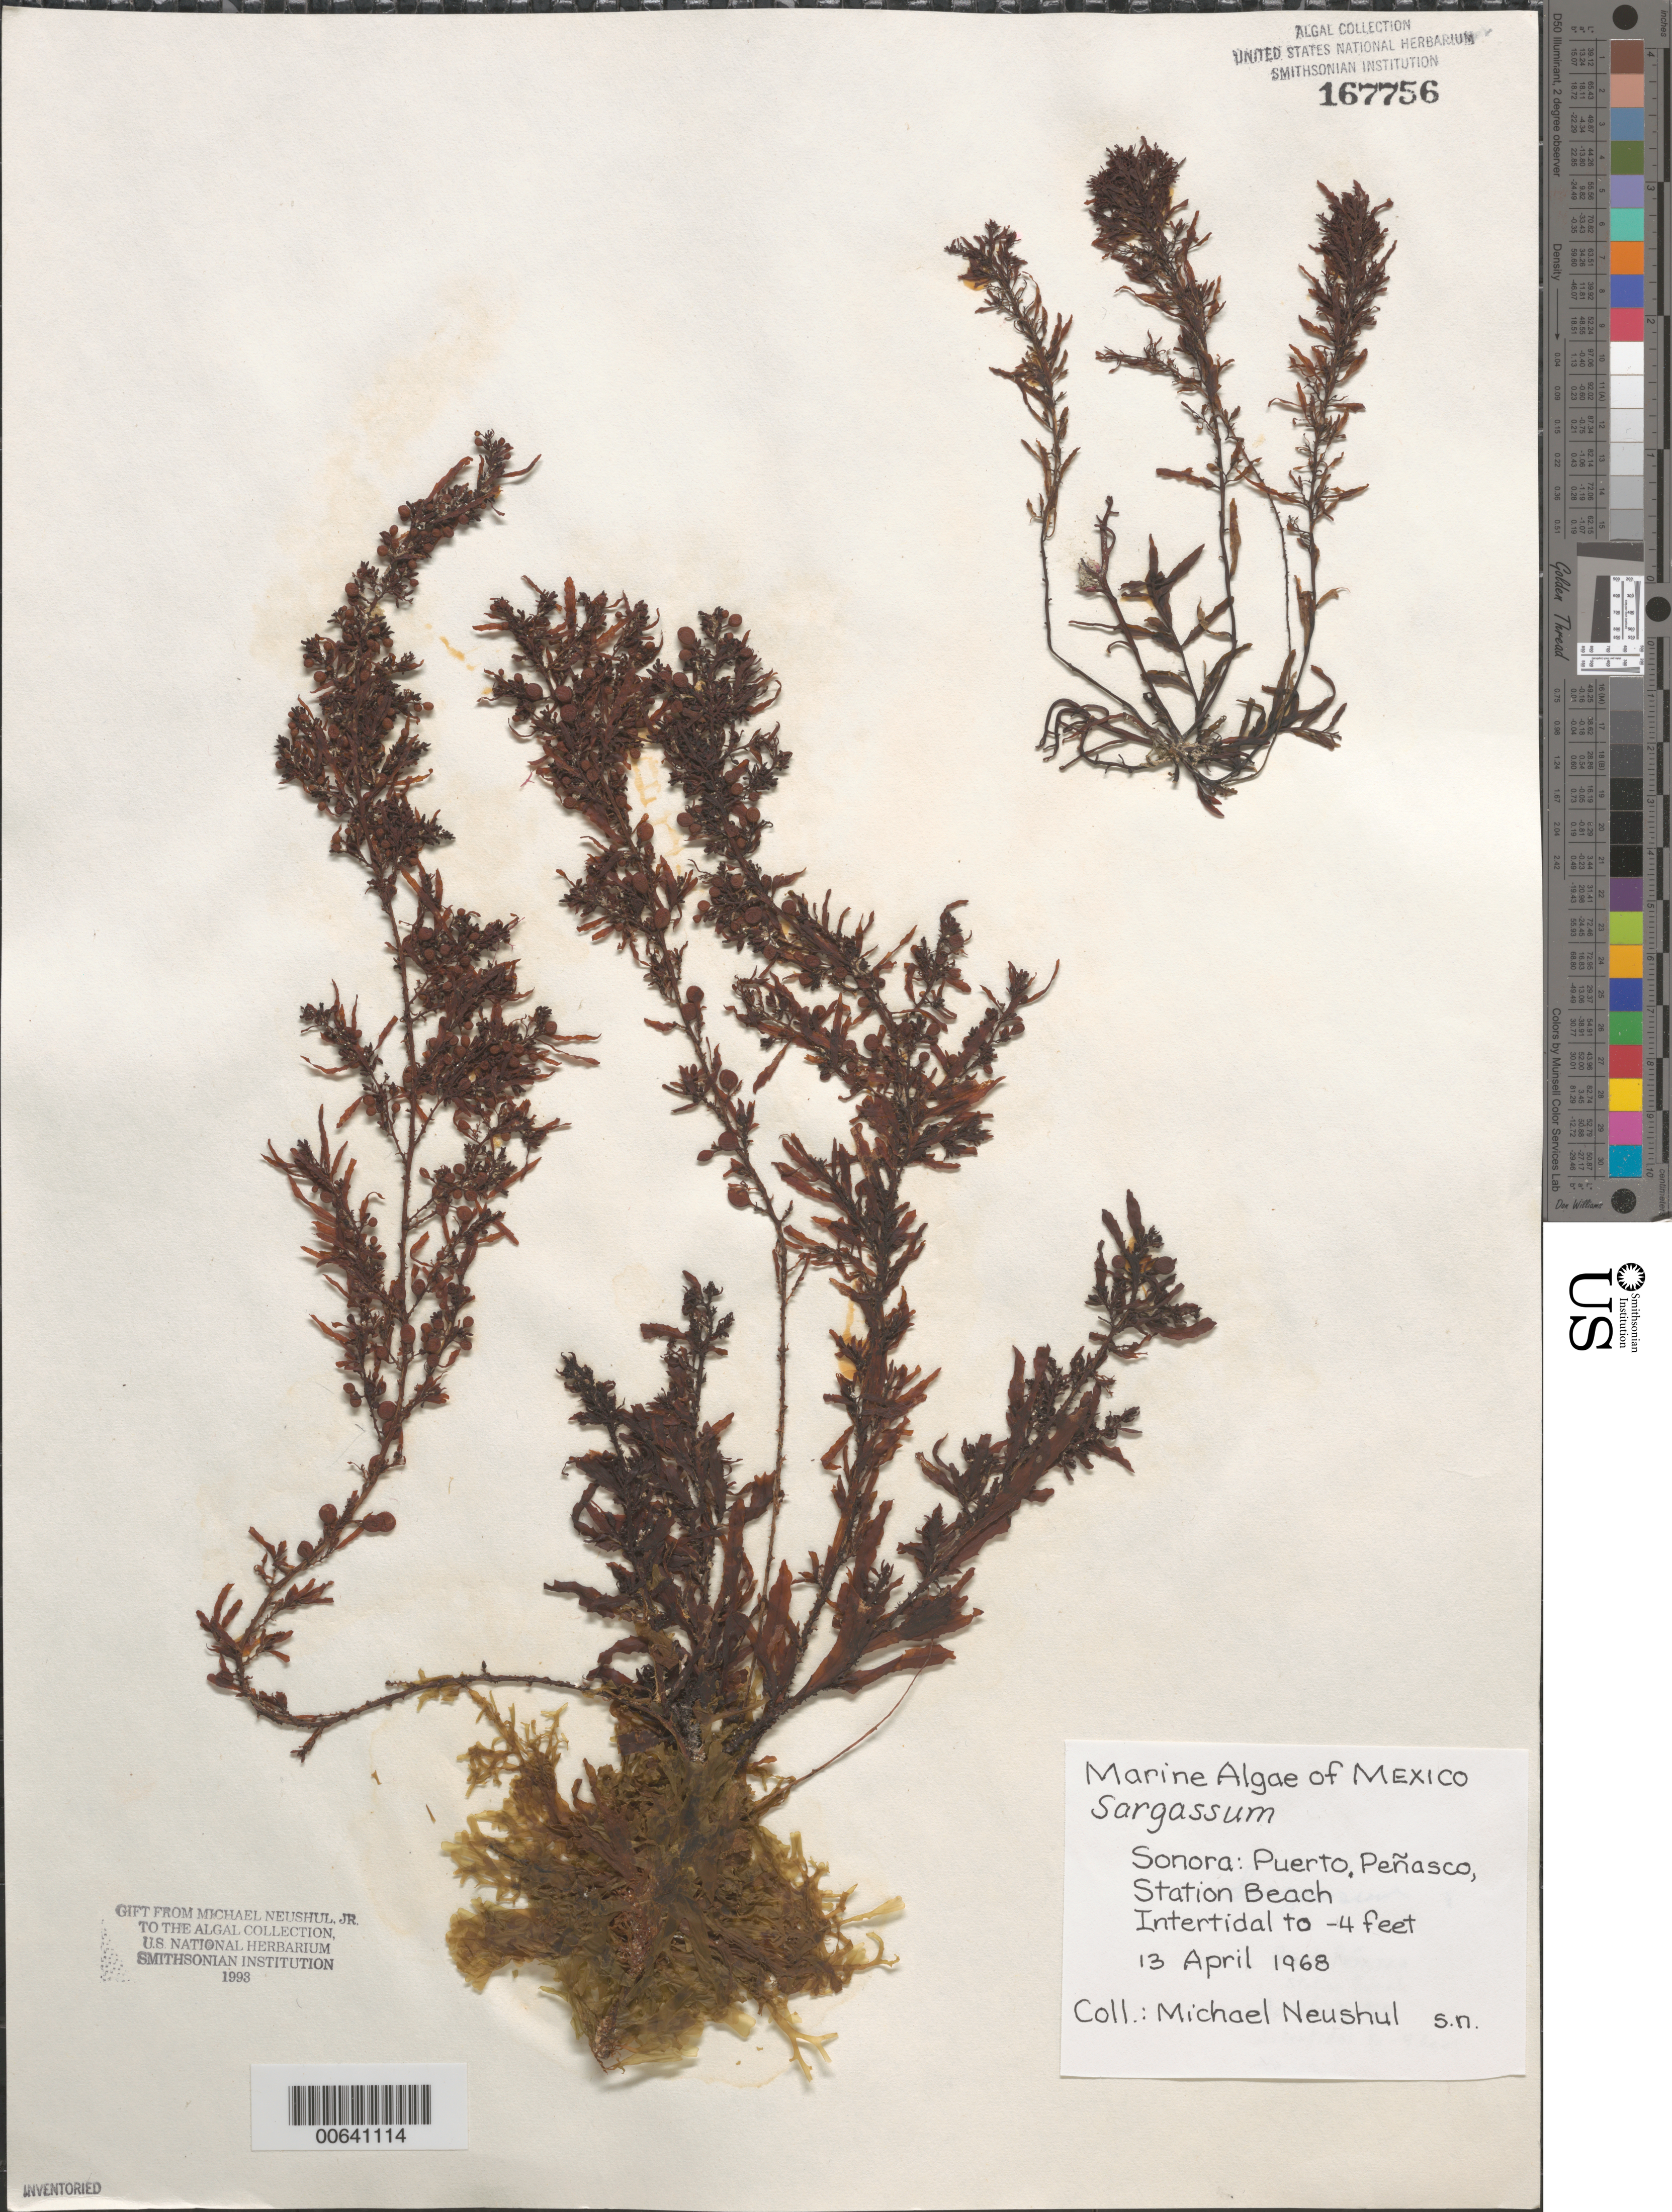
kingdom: Chromista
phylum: Ochrophyta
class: Phaeophyceae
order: Fucales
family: Sargassaceae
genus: Sargassum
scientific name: Sargassum sp.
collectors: M. Neushul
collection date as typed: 13 Apr 1968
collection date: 1968-04-13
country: Mexico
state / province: Sonora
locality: Puerto Penasco, Playa Estacion (Station Beach)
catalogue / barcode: US 167756